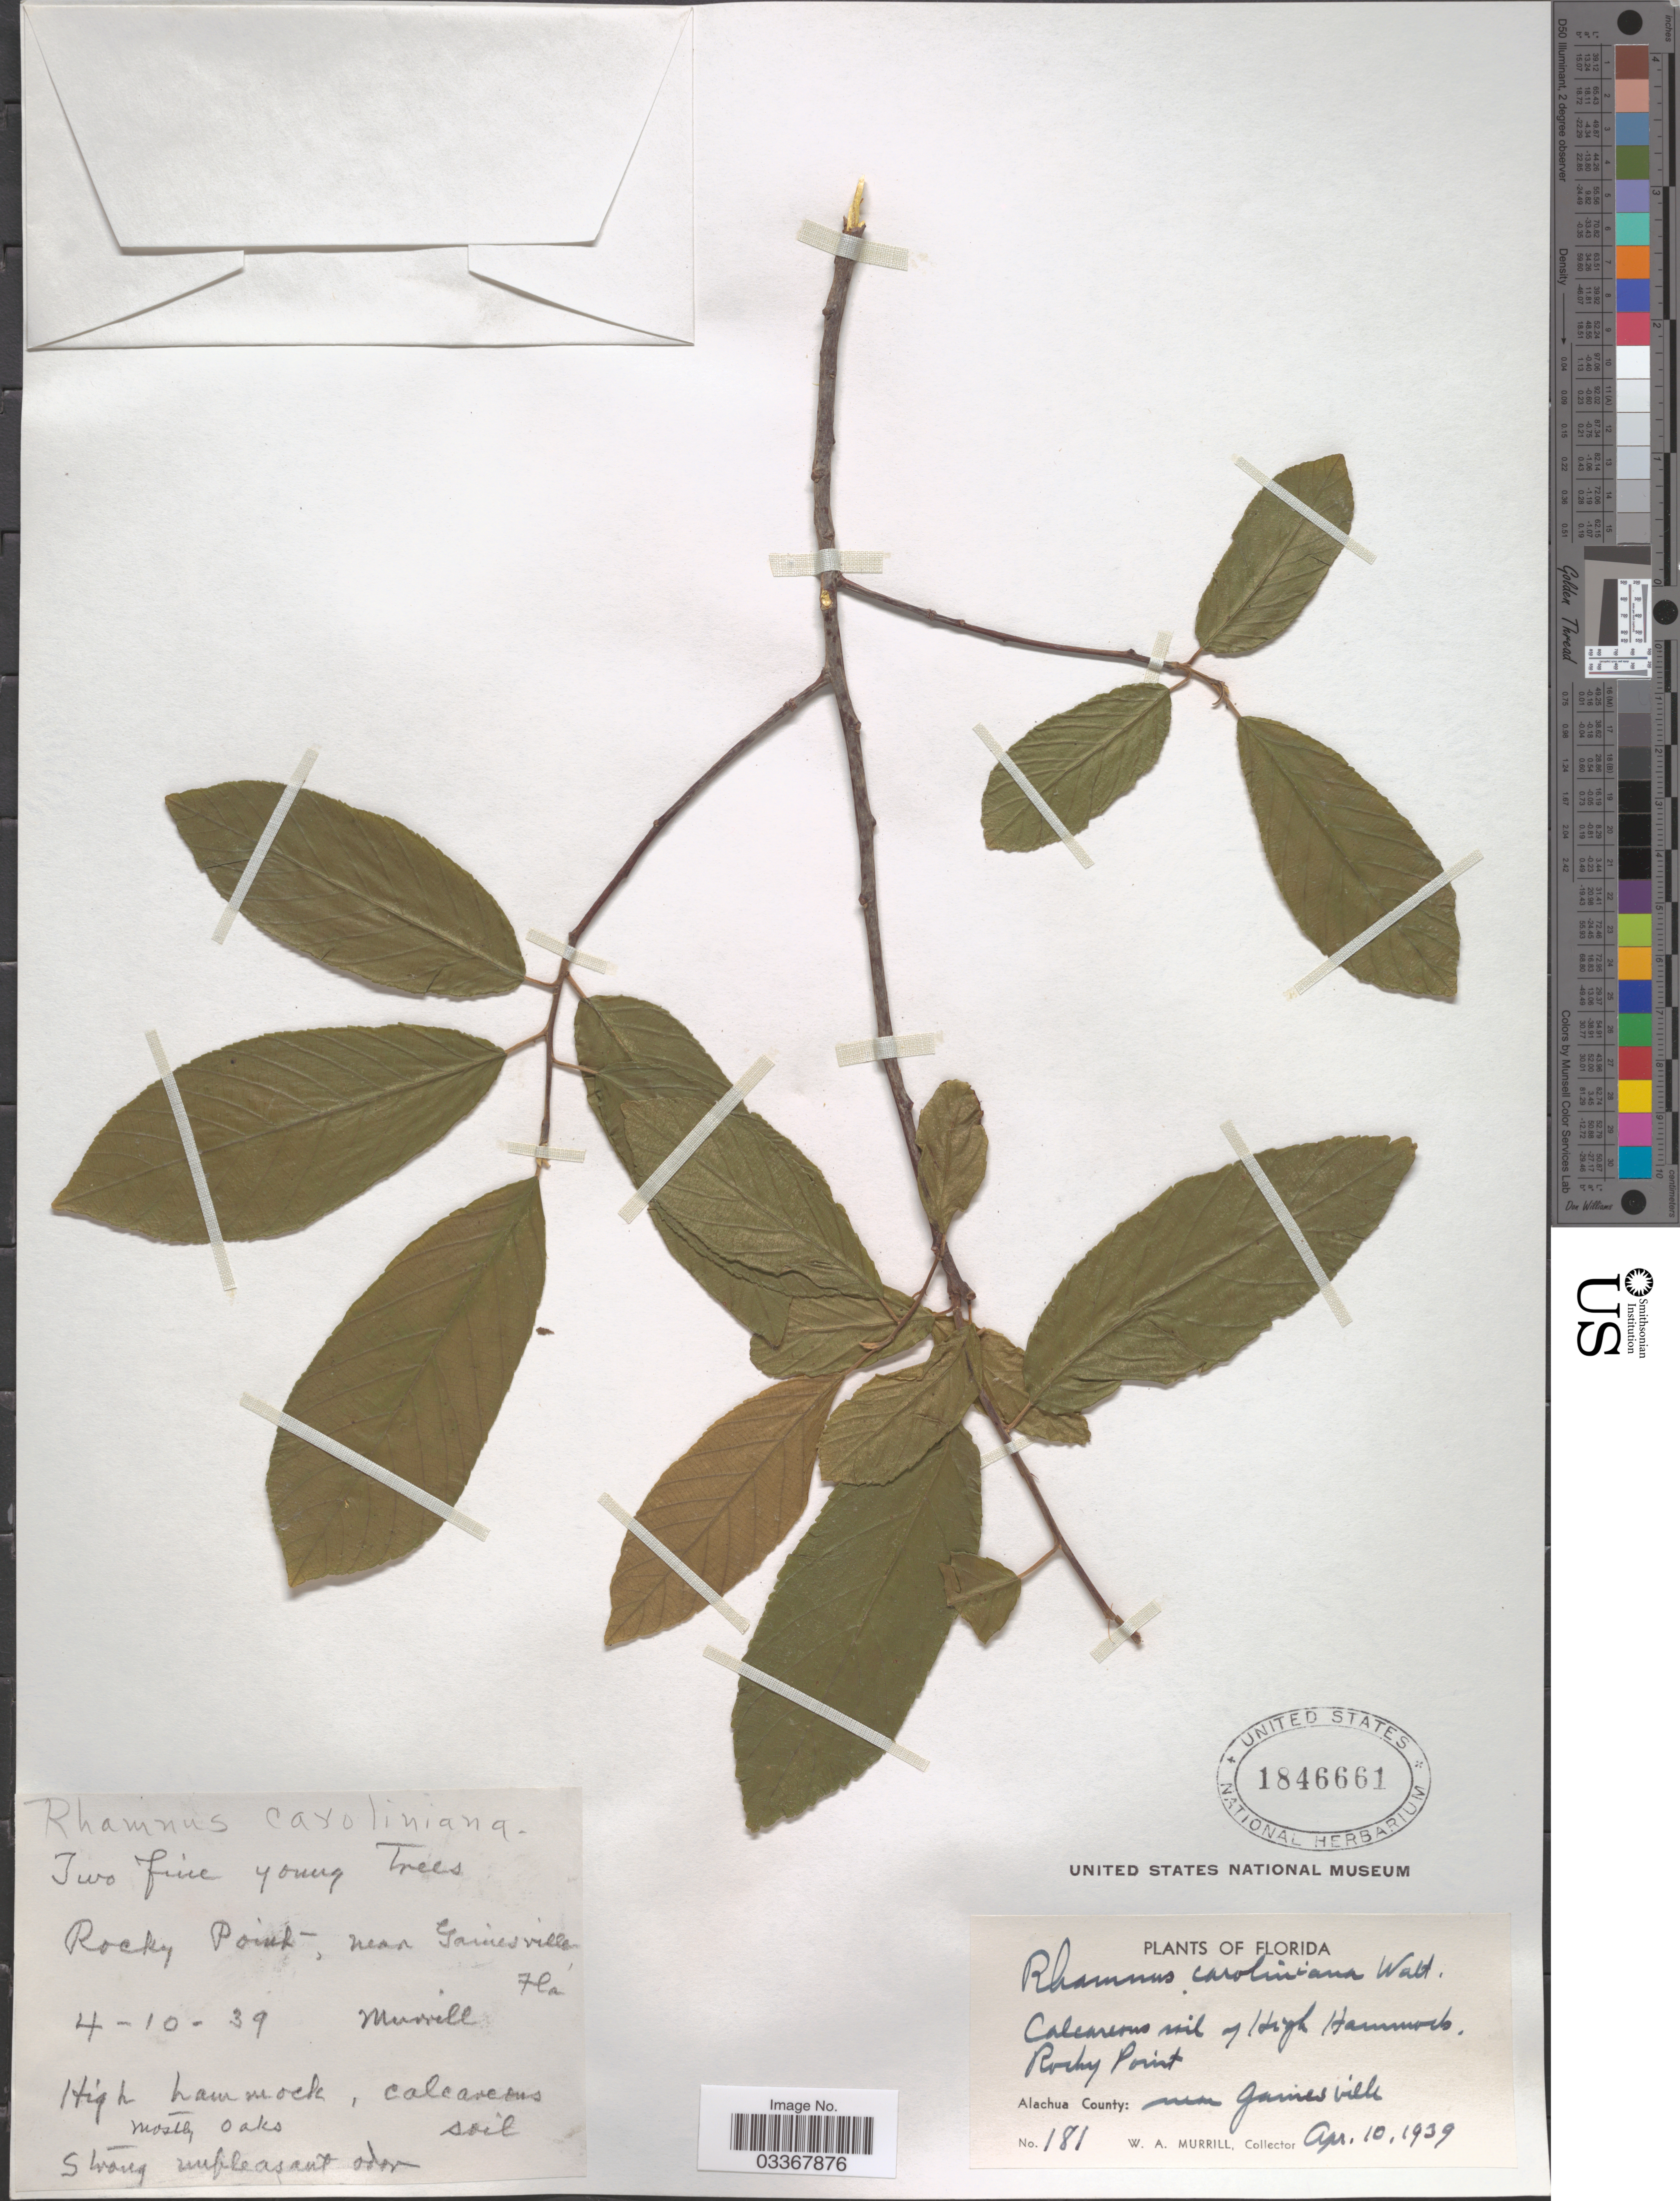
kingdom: Plantae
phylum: Tracheophyta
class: Magnoliopsida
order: Rosales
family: Rhamnaceae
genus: Frangula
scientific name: Frangula caroliniana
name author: (Walter) A. Gray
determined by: Strong, Mark T., (BOT), Smithsonian Institution - National Museum of Natural History (UNITED STATES)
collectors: W. A. Murrill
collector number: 181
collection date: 1939-04-10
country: United States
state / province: Florida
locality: Calcareous soil of High Hammock Rocky Point, Alachua County: near Gainesville.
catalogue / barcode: US 1846661